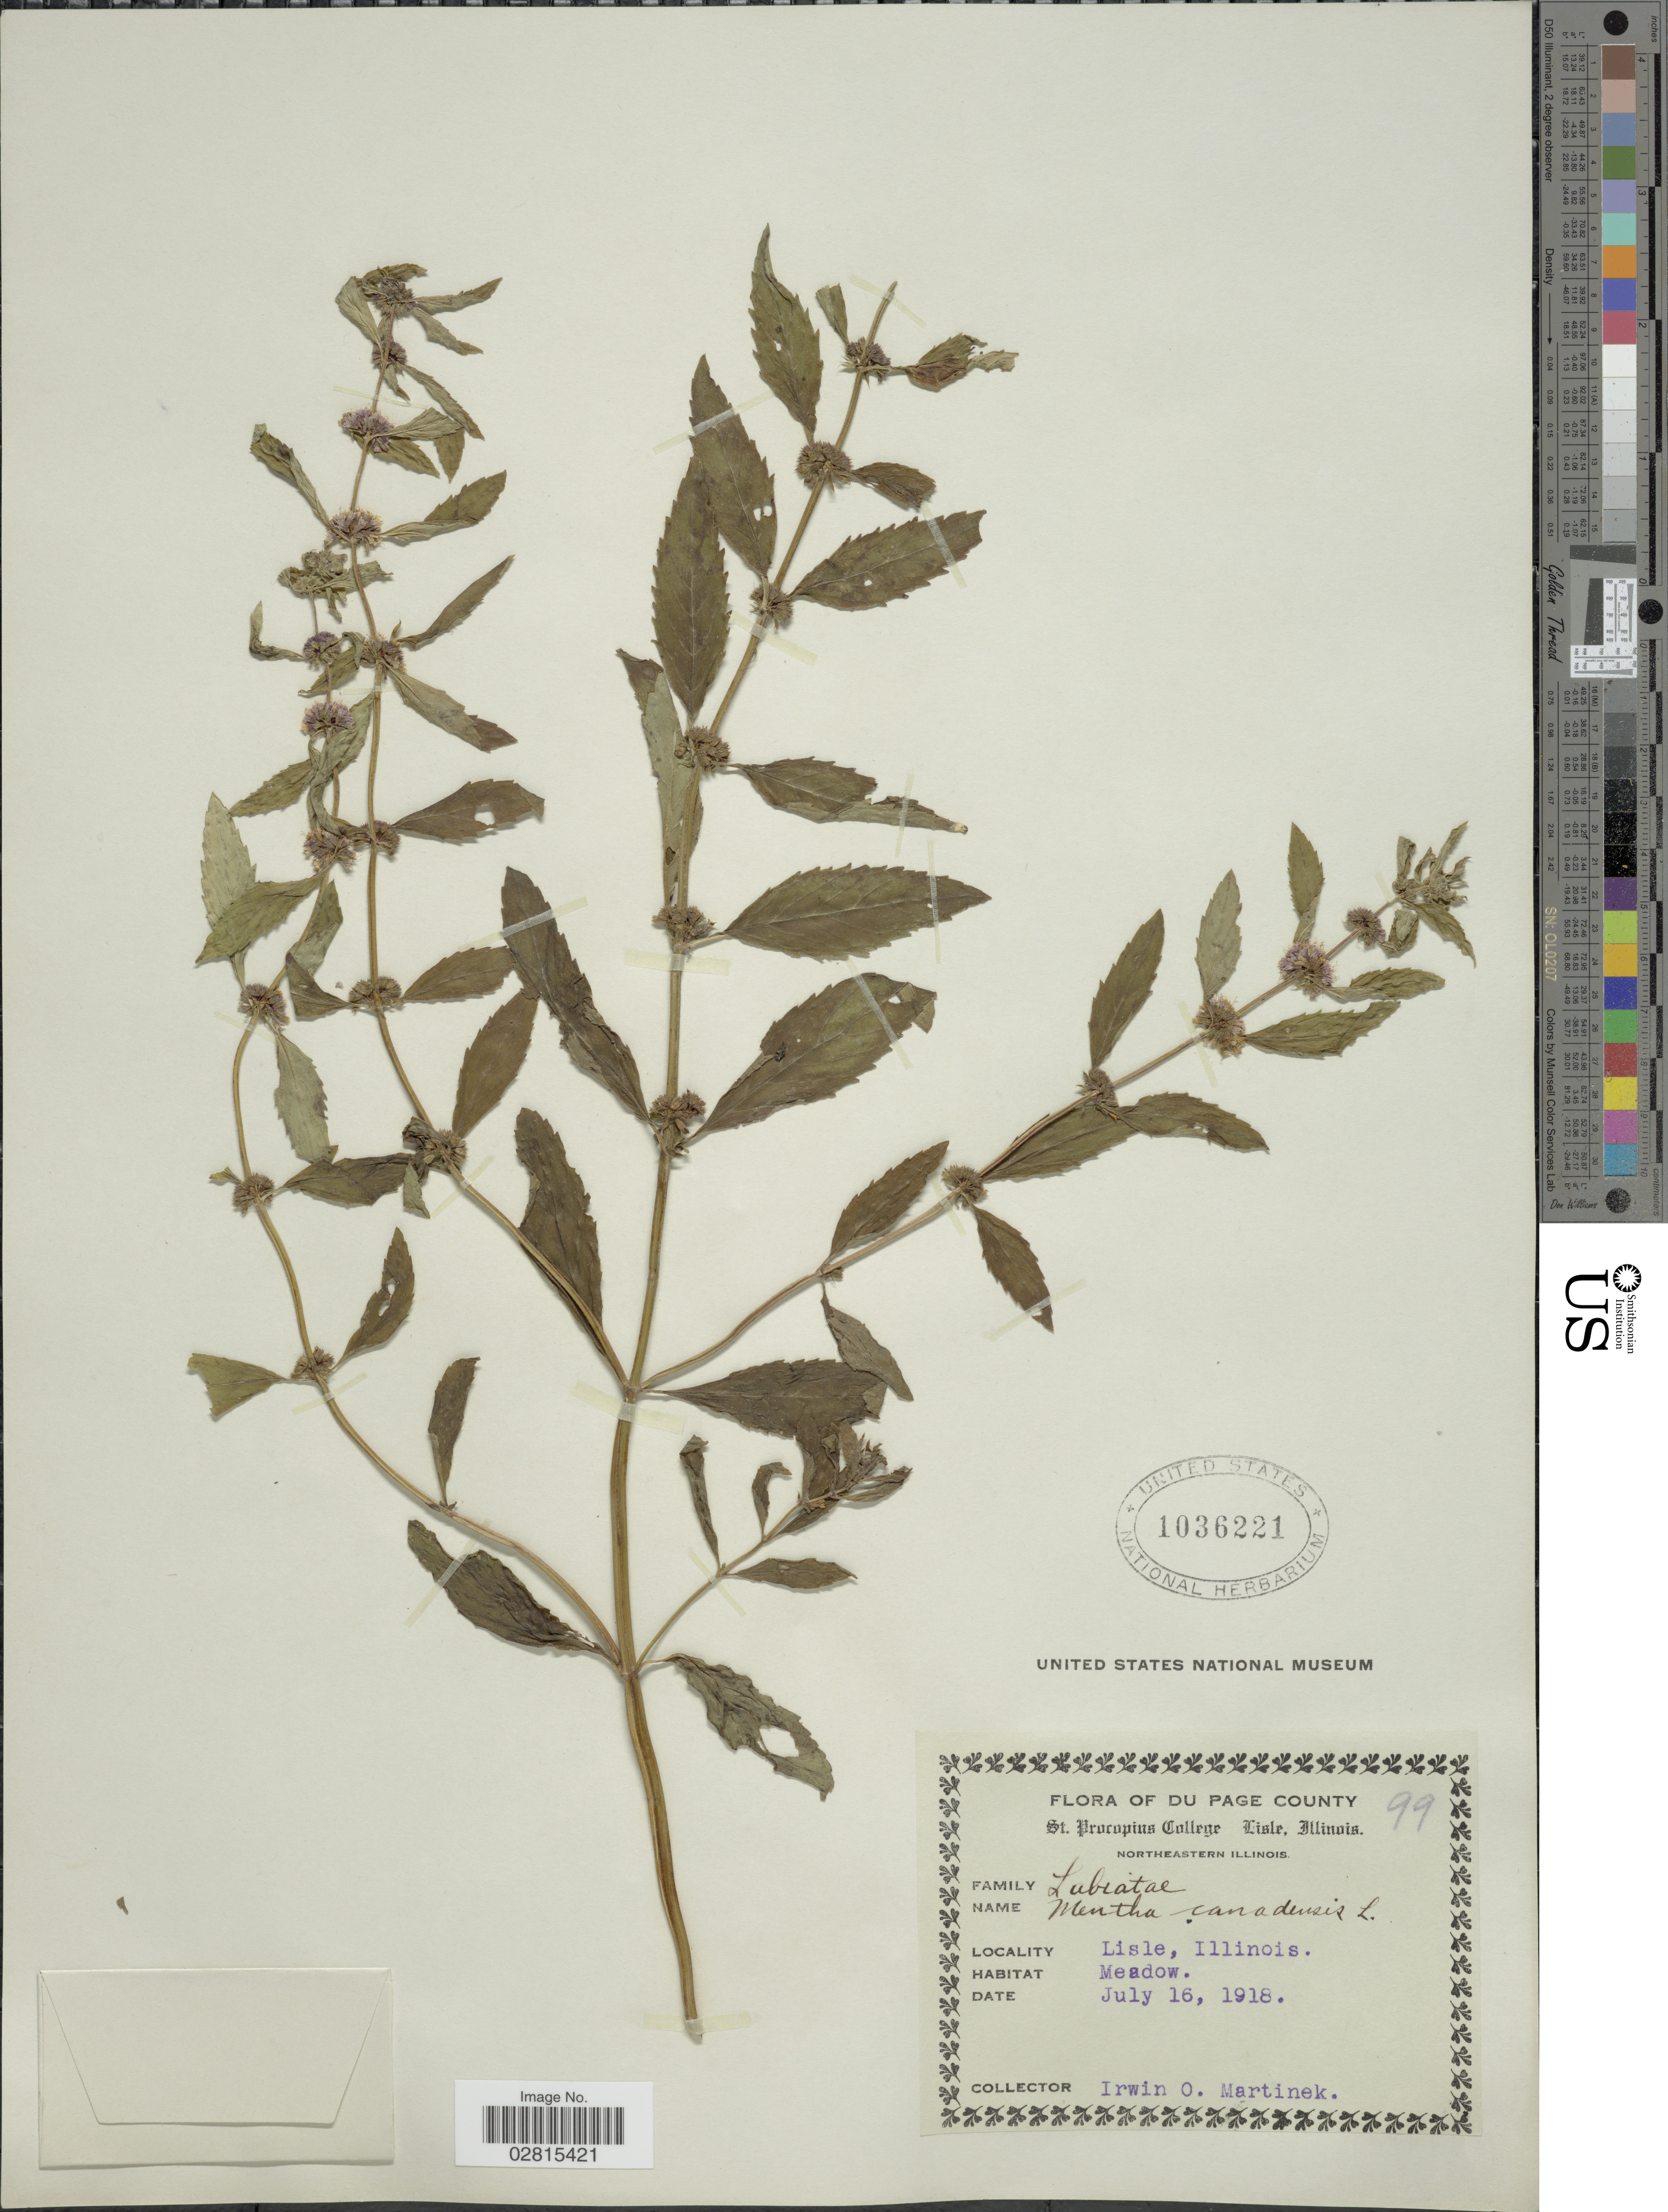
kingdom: Plantae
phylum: Tracheophyta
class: Magnoliopsida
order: Lamiales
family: Lamiaceae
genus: Mentha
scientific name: Mentha canadensis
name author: L.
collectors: I. Martinek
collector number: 99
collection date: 1918-07-16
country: United States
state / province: Illinois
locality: Du Page County. Northeastern Illinois, Lisle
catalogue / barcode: US 1036221